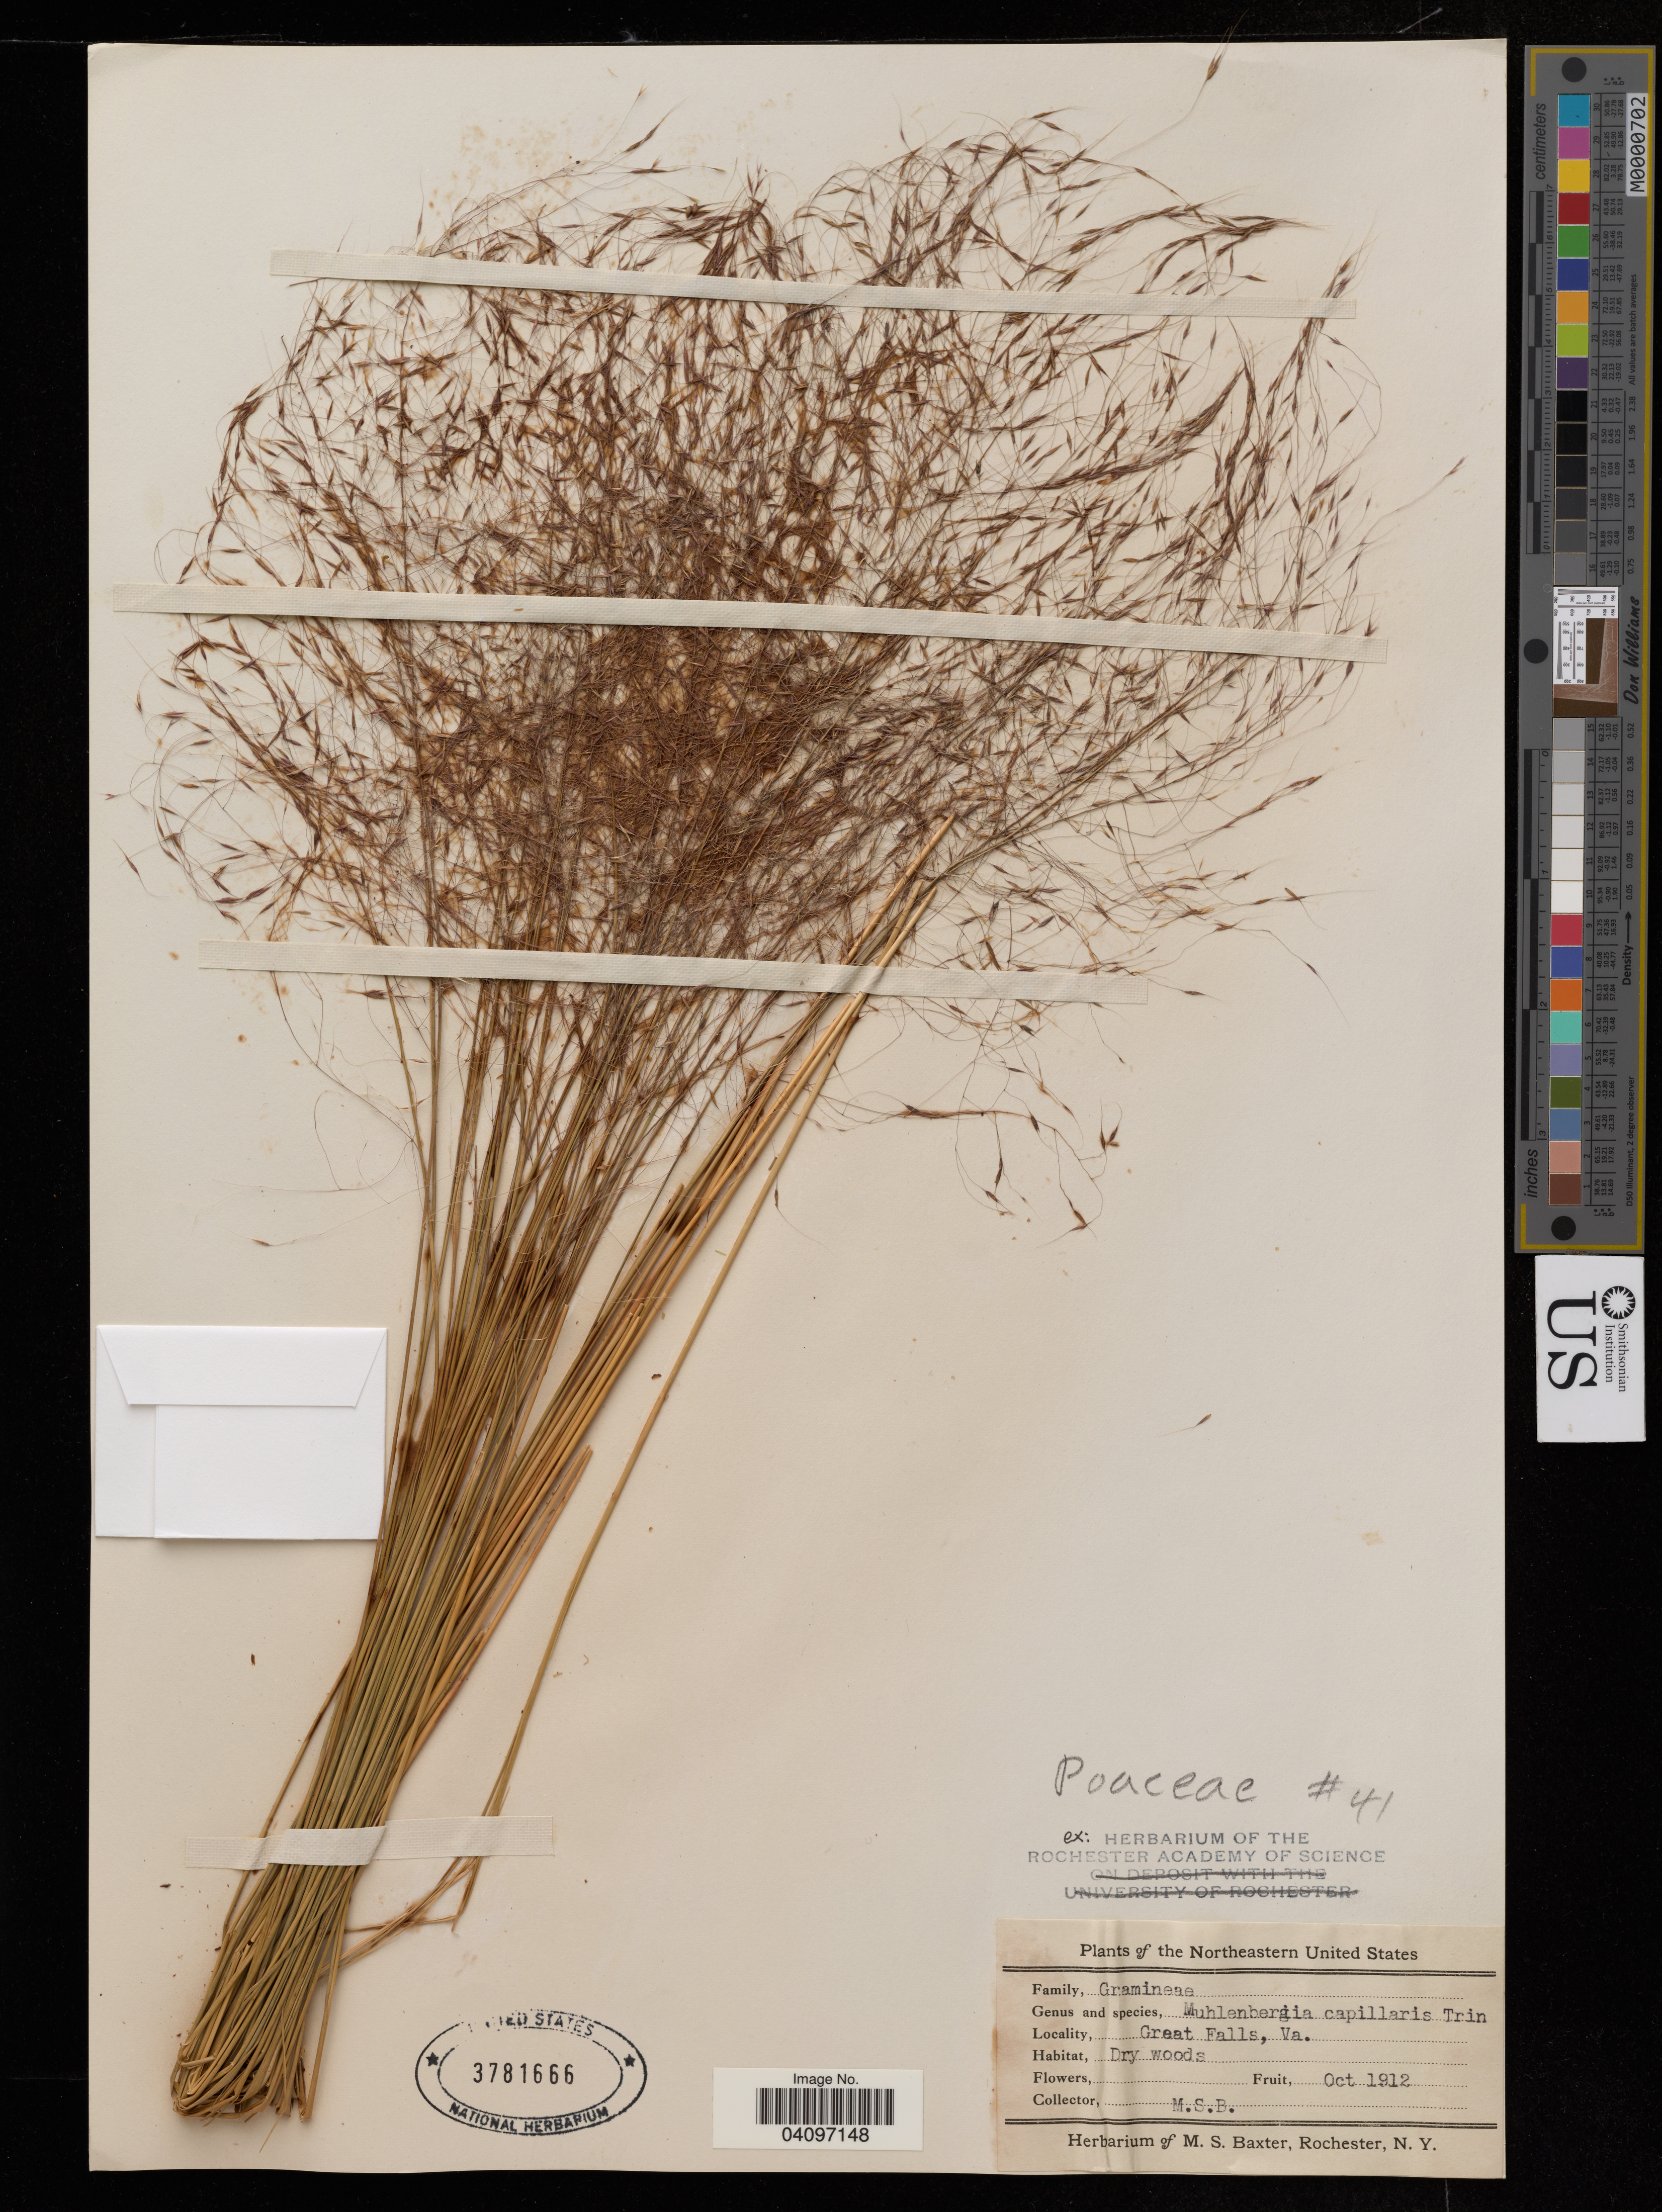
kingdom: Plantae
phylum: Tracheophyta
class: Liliopsida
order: Poales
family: Poaceae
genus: Muhlenbergia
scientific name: Muhlenbergia capillaris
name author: (Lam.) Trin.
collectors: M. Baxter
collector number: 41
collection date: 1912-10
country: United States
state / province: Virginia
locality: Great Falls, Va.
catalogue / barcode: US 3781666